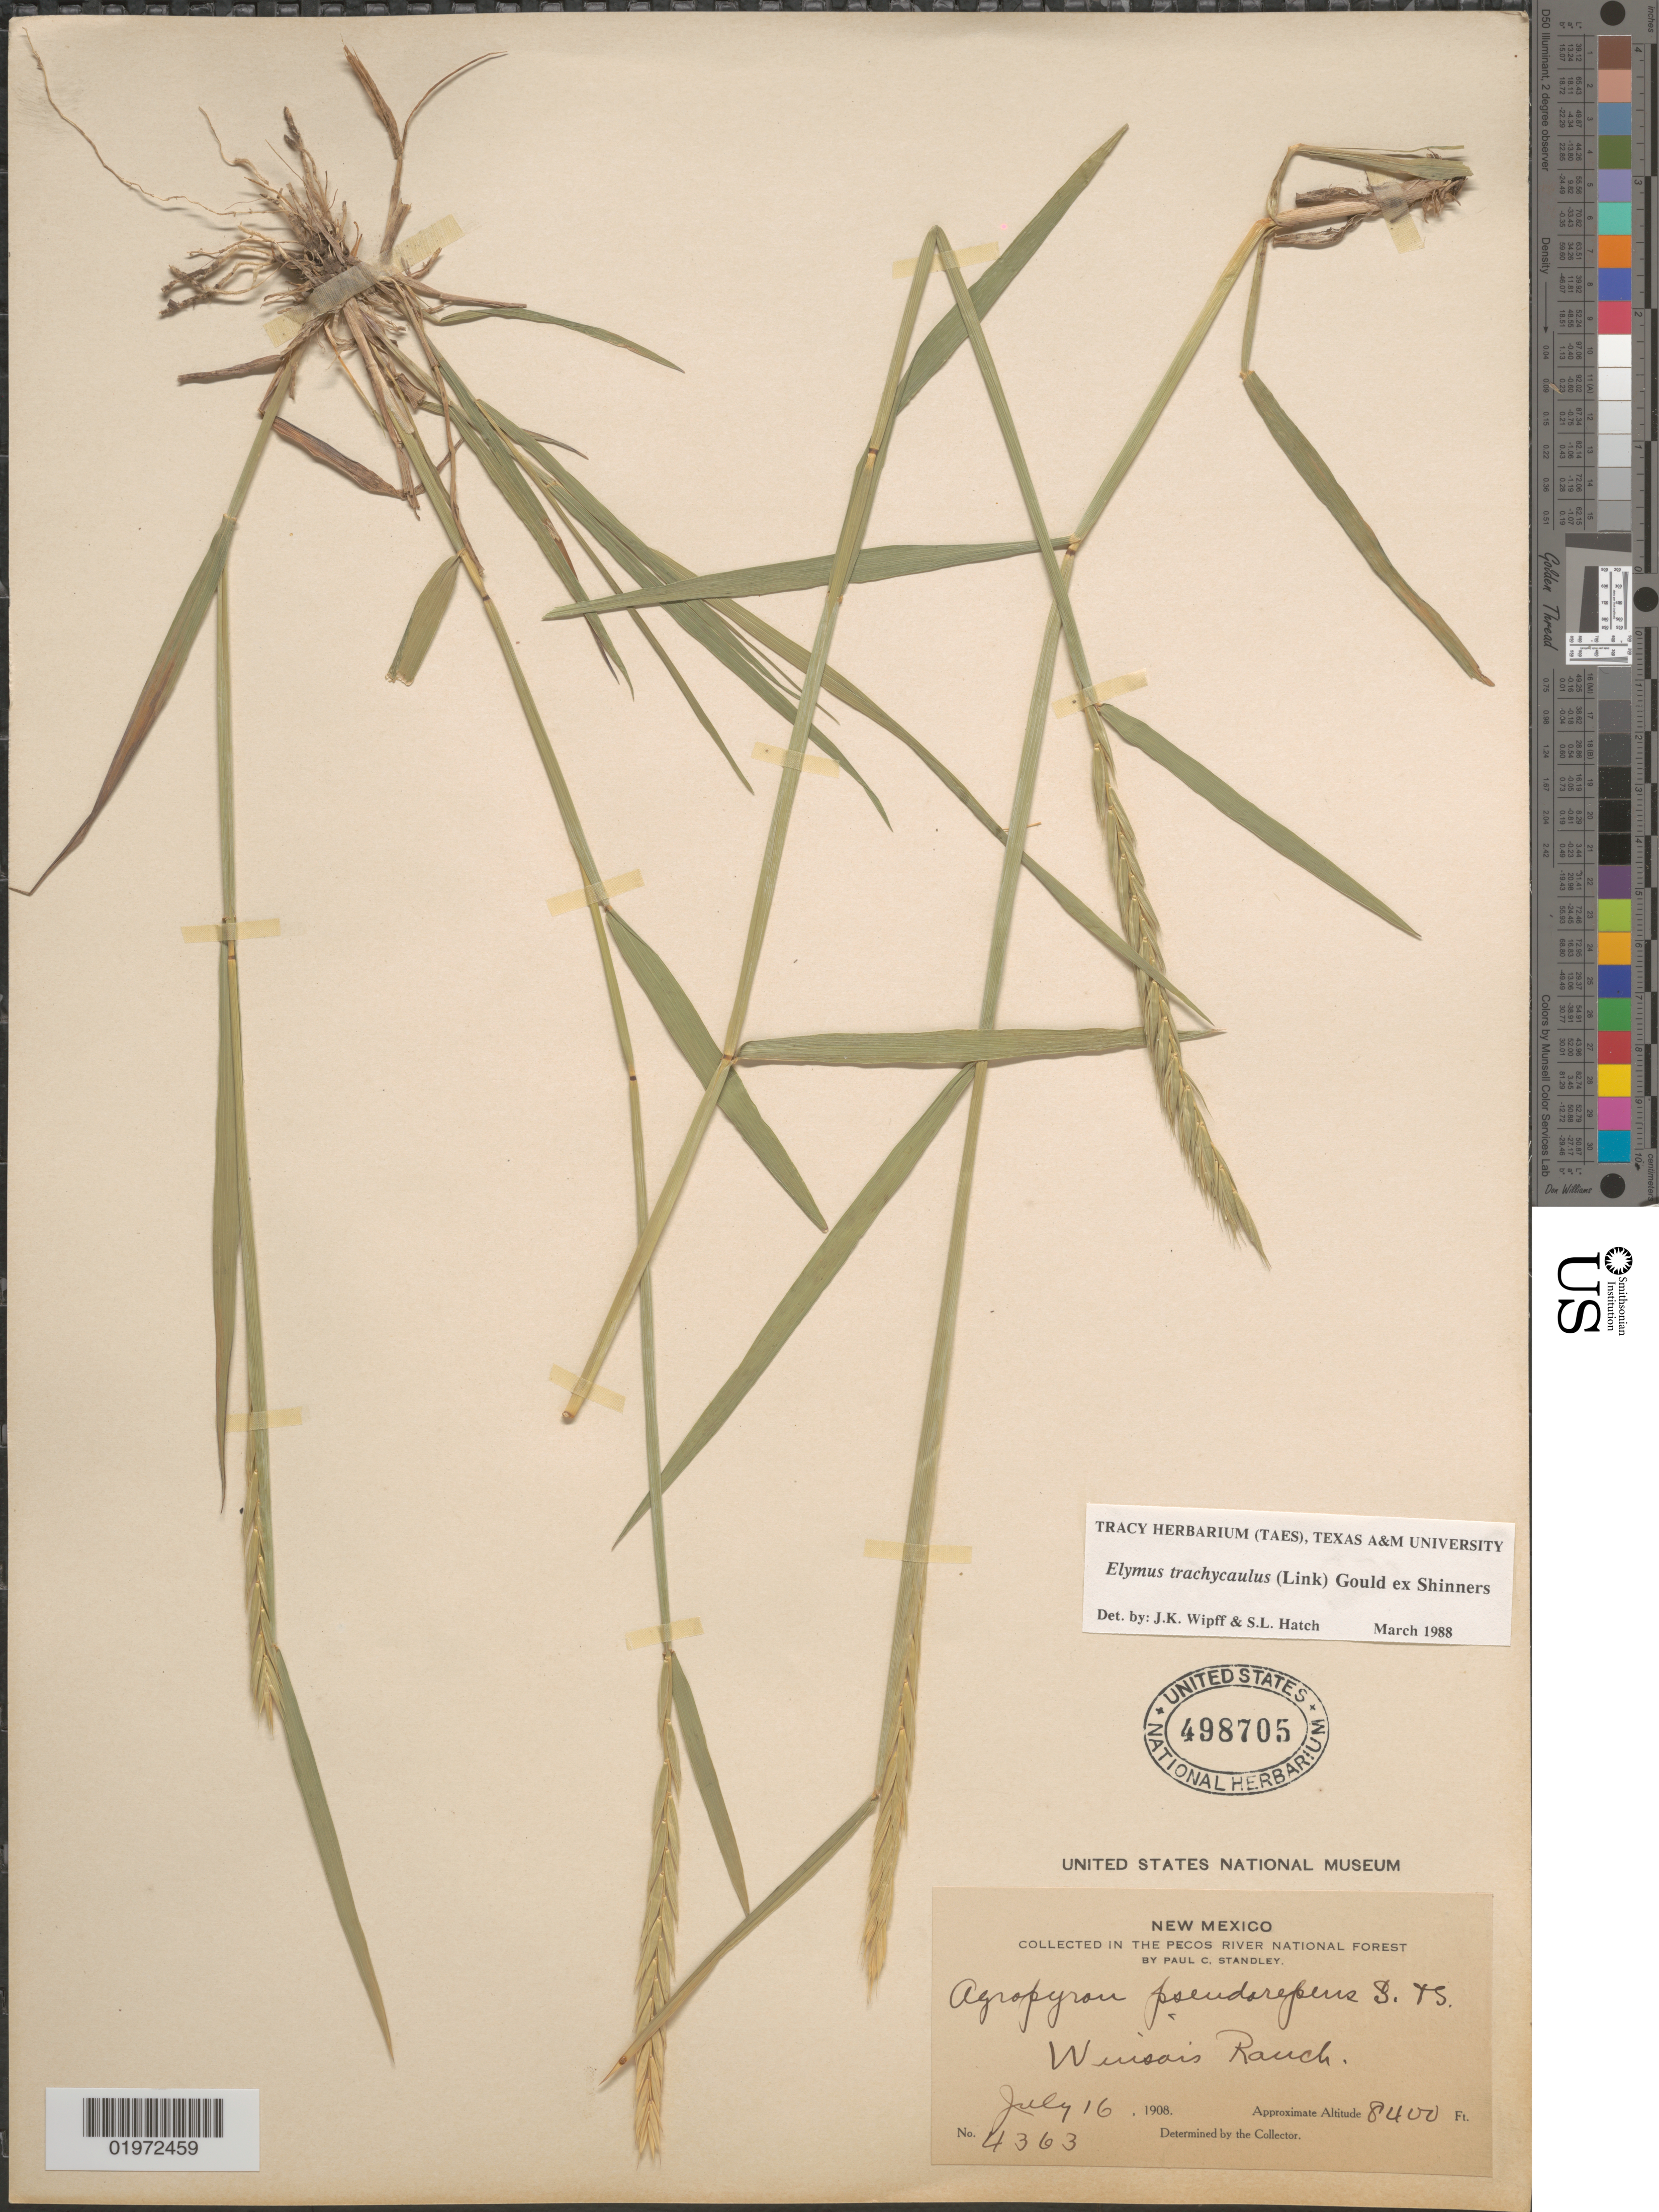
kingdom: Plantae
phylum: Tracheophyta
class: Liliopsida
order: Poales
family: Poaceae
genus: Elymus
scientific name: Elymus trachycaulus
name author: (Link) Gould ex Shinners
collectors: P. C. Standley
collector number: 4363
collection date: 1908-07-16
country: United States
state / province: New Mexico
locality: In the Pecos River National Forest. Winsor's Ranch.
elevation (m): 2560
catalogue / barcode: US 498705